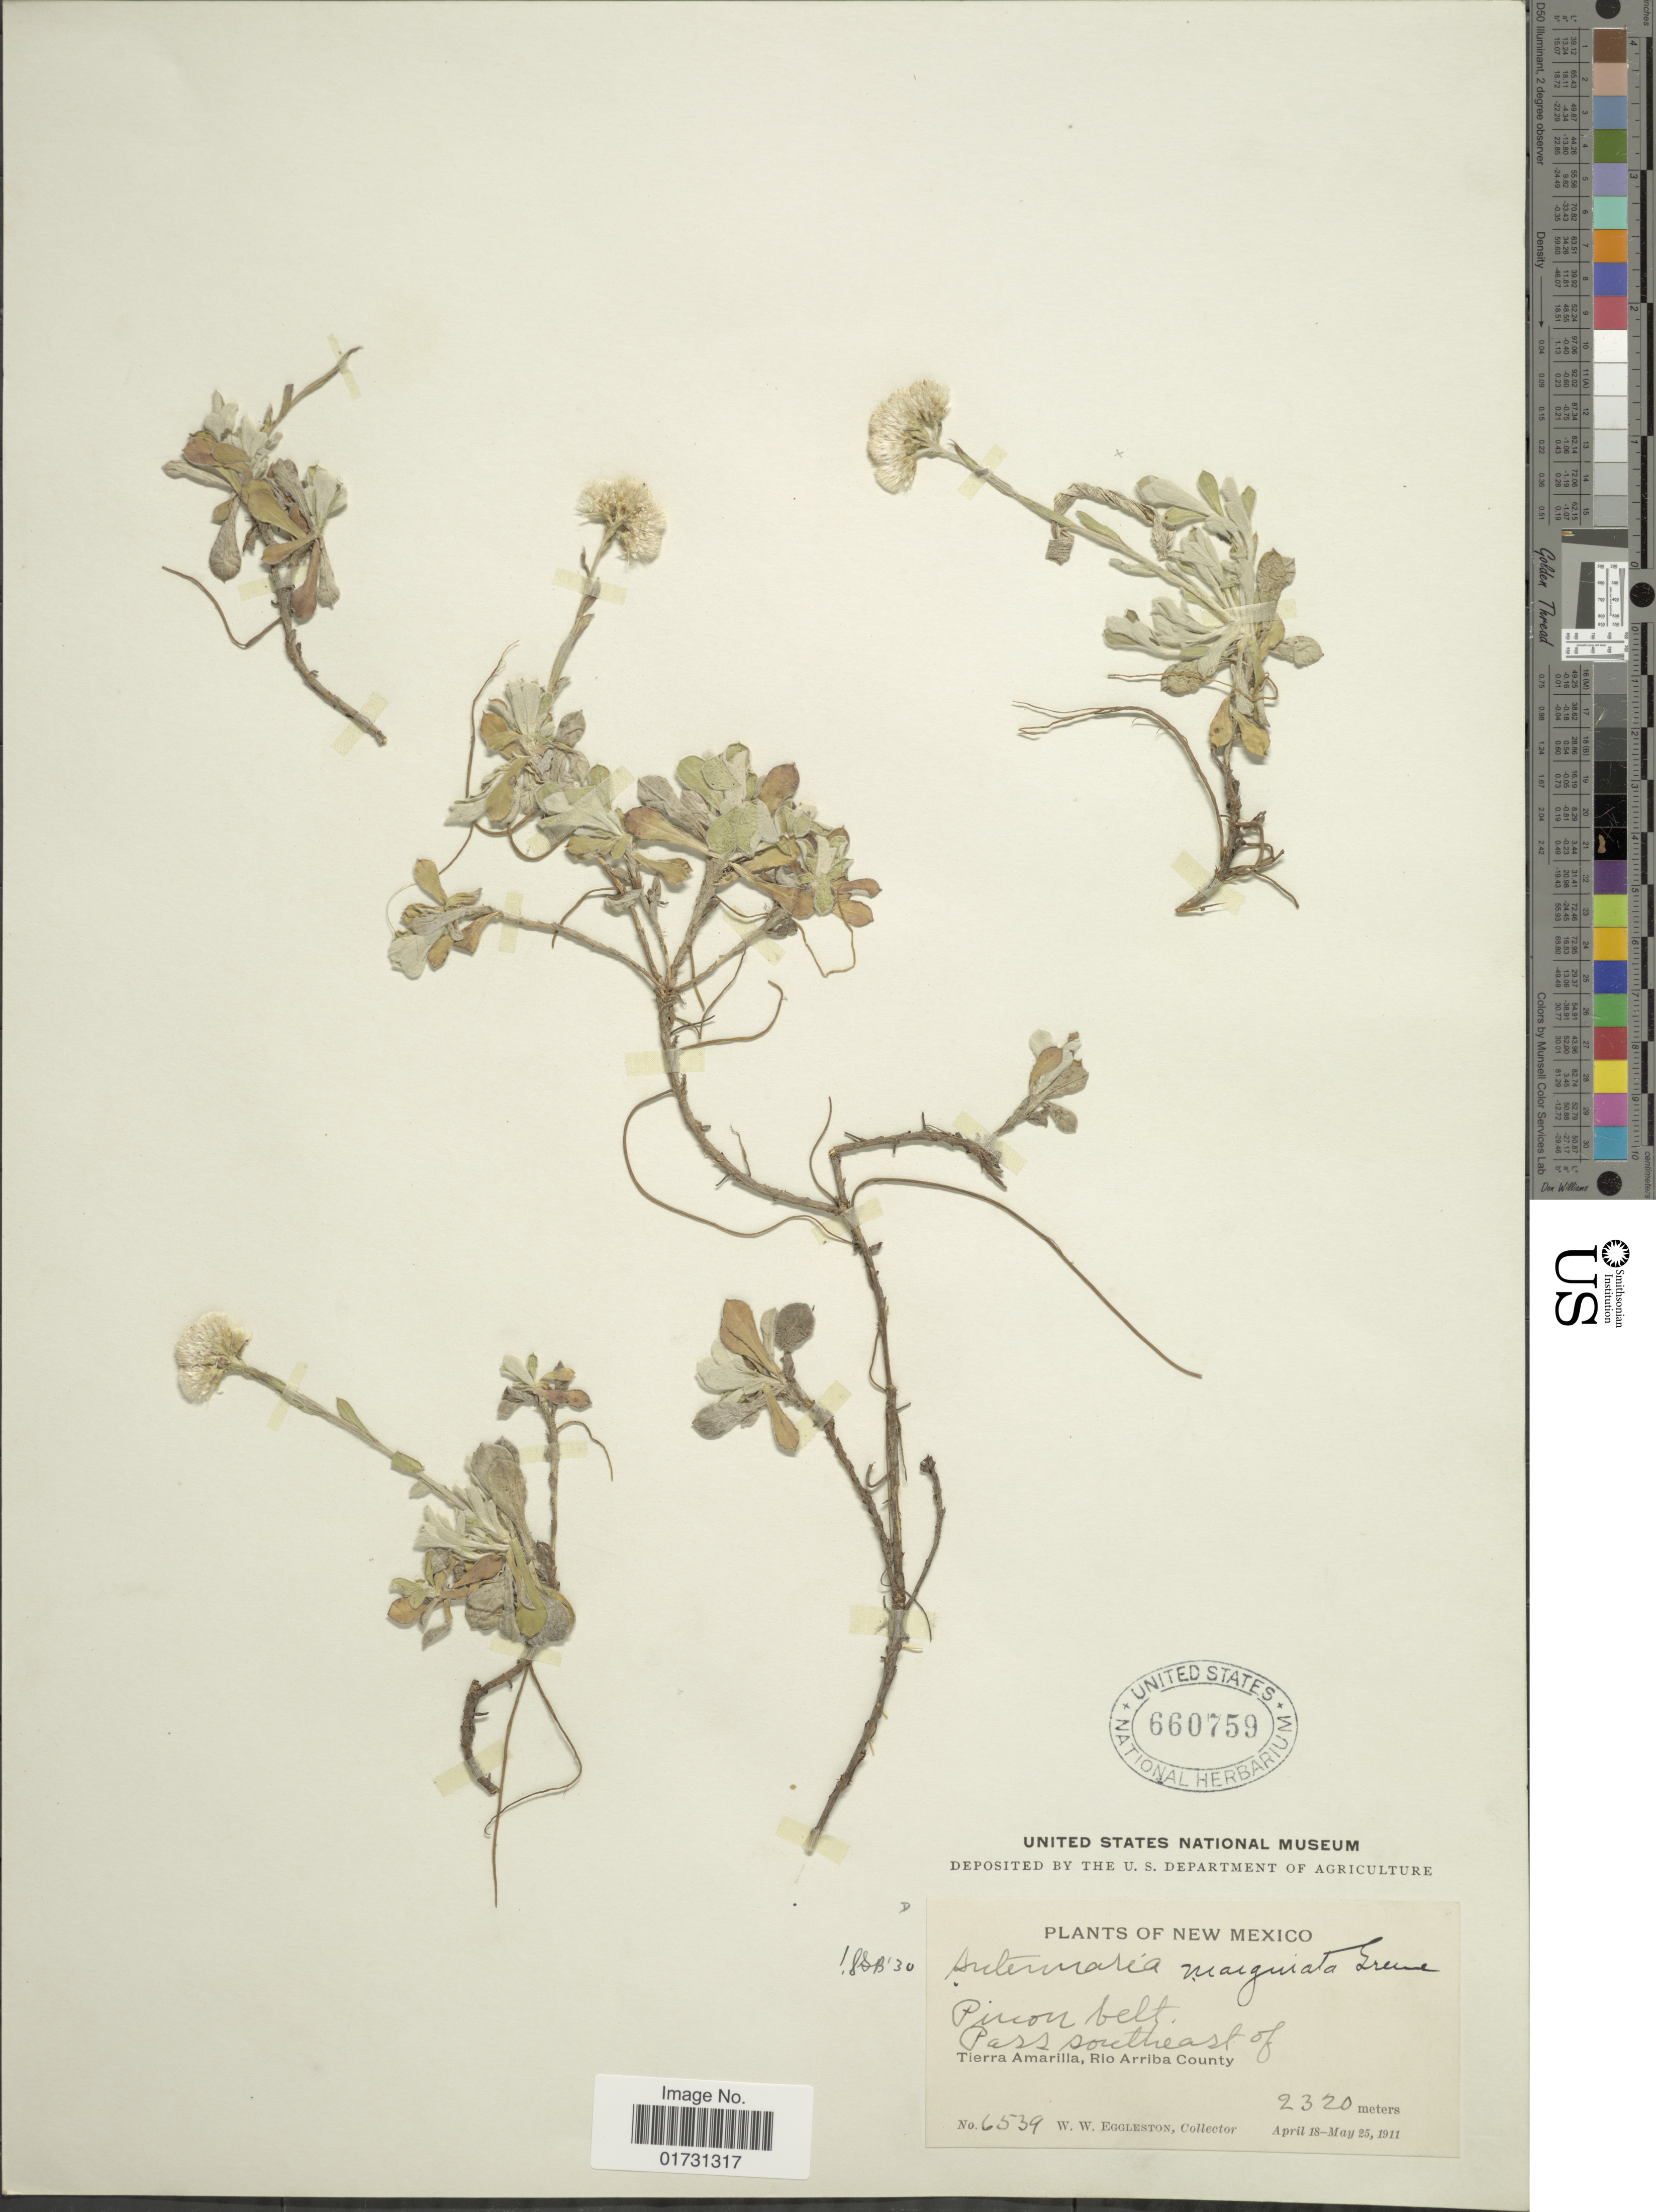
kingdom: Plantae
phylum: Tracheophyta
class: Magnoliopsida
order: Asterales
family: Asteraceae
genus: Antennaria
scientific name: Antennaria marginata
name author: Greene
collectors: W. W. Eggleston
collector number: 6539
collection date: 1911-04-18/1911-05-25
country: United States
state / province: New Mexico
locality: Pinon Belt, Pass southeast of Tierra Amarilla, Rio Arriba County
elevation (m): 2320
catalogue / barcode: US 660759